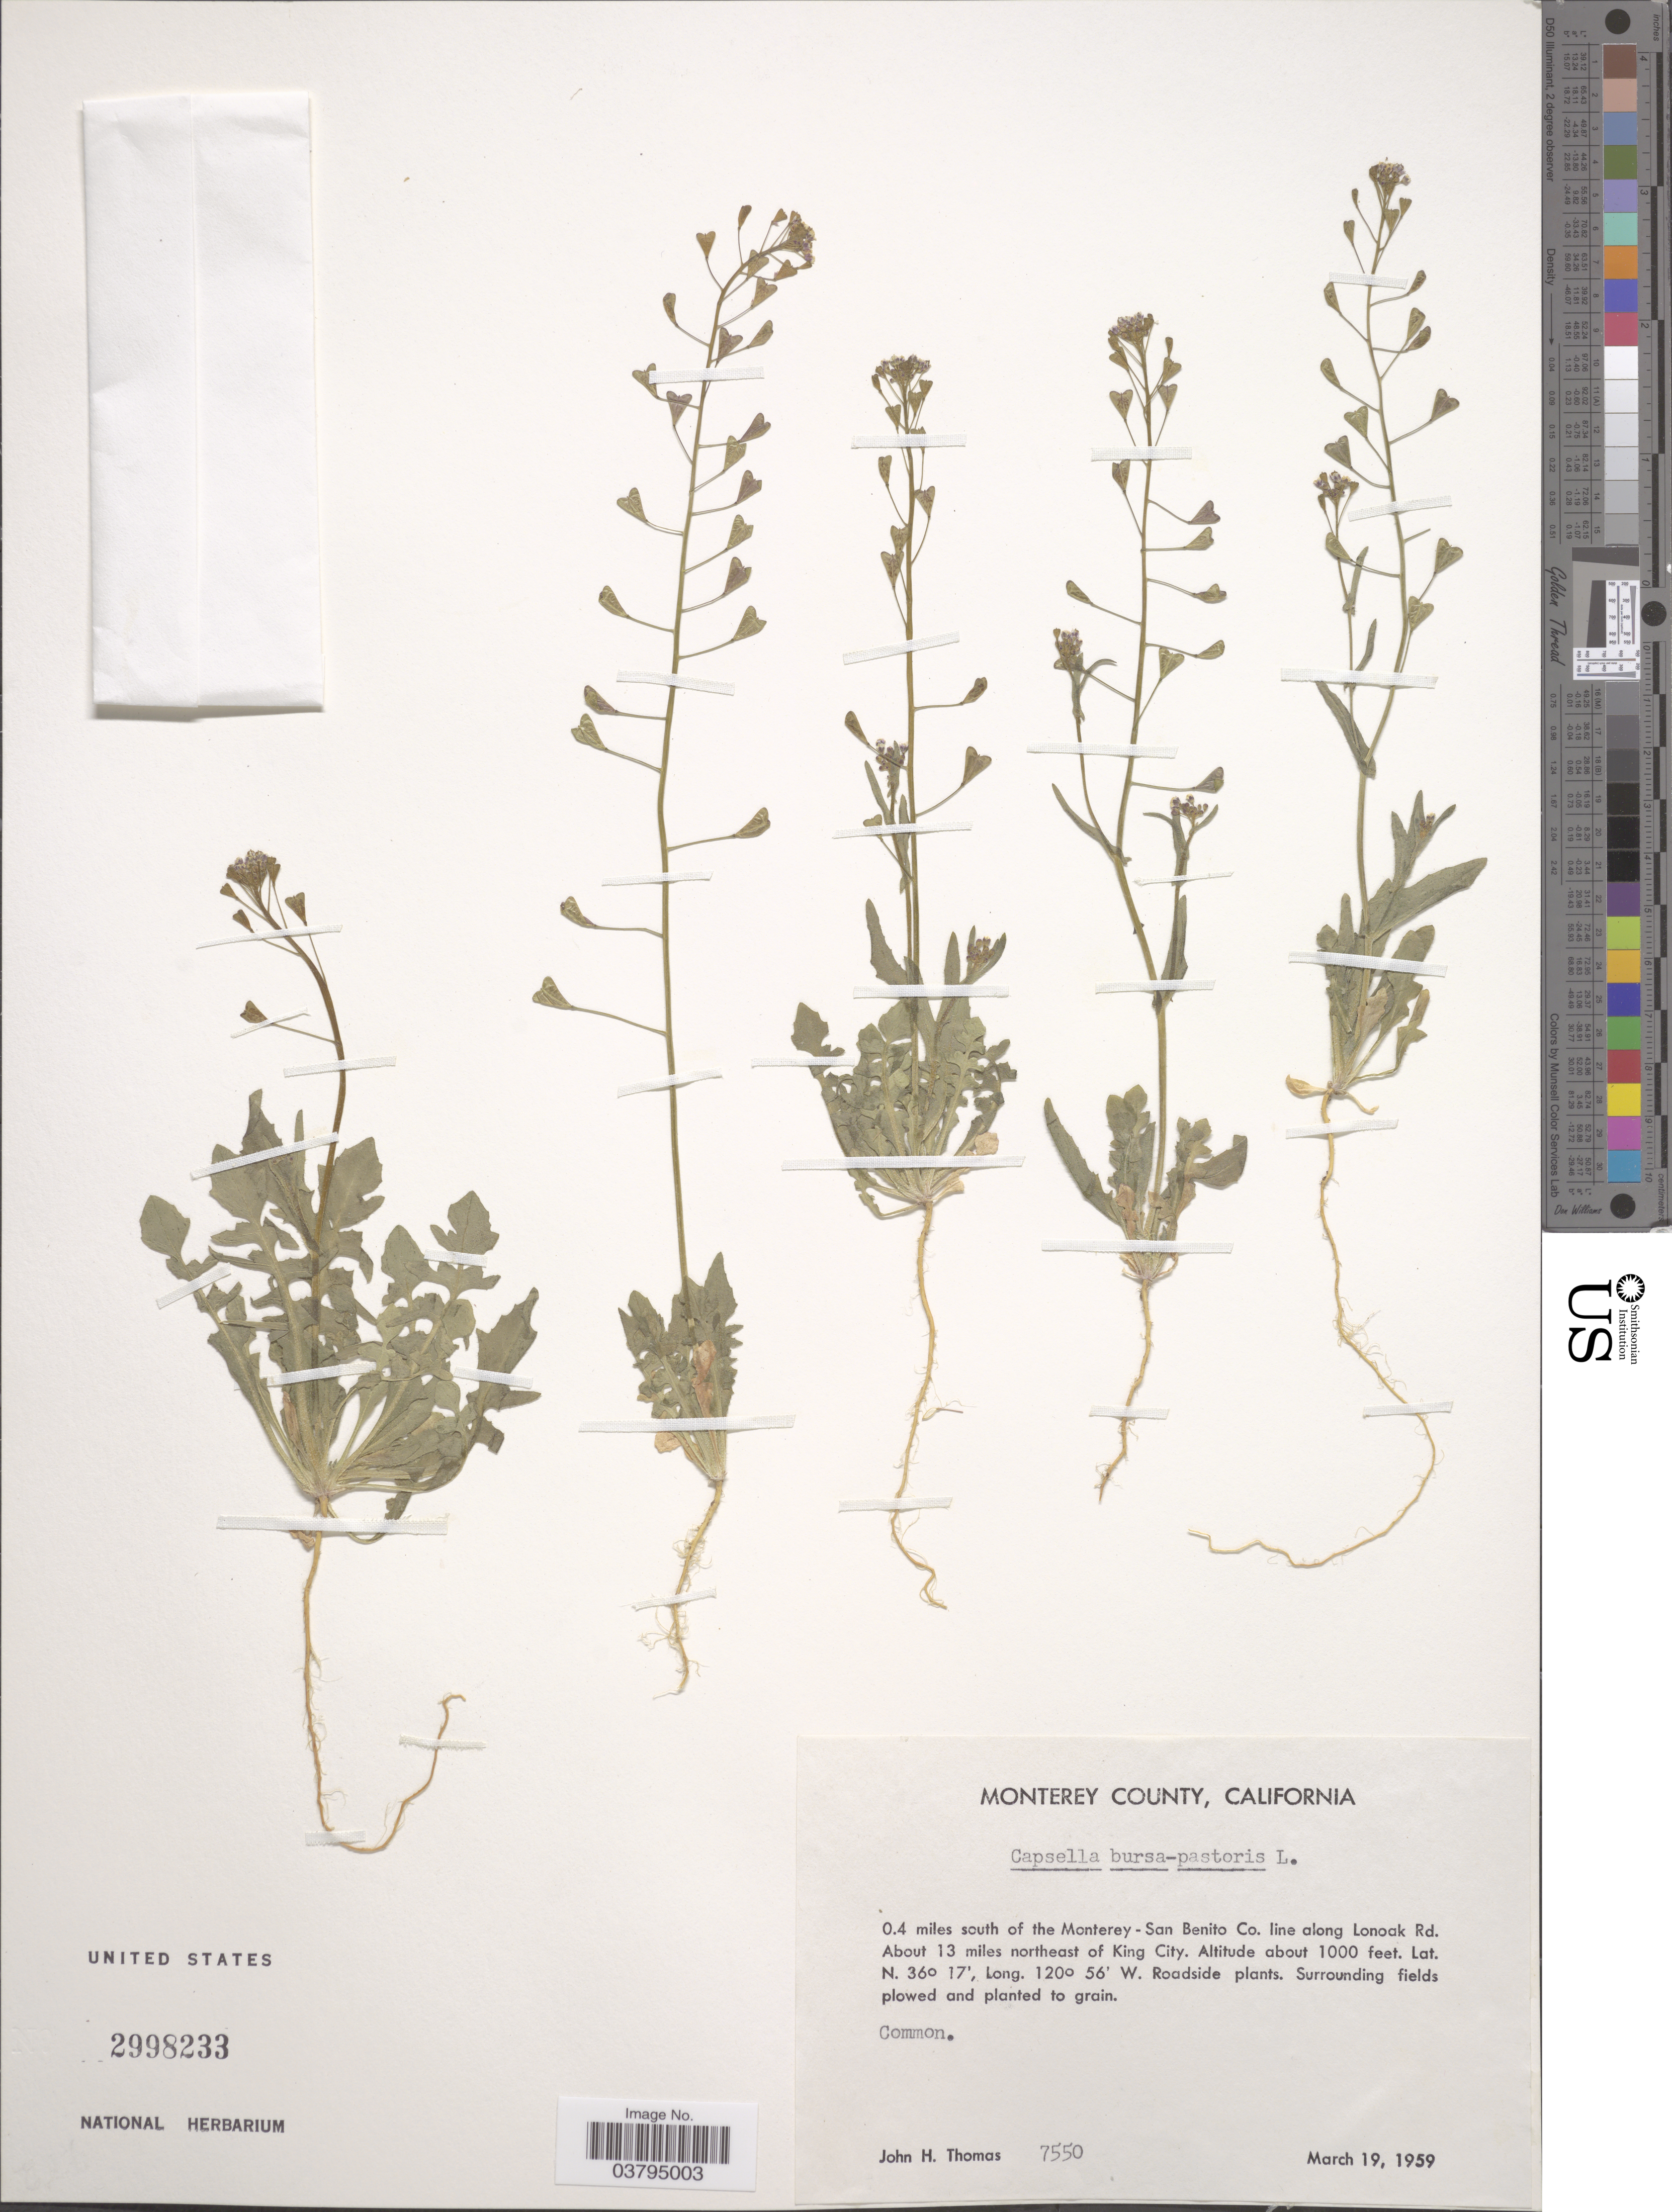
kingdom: Plantae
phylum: Tracheophyta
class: Magnoliopsida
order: Brassicales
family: Brassicaceae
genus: Capsella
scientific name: Capsella bursa-pastoris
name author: (L.) Medik.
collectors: J. H. Thomas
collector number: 7550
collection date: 1959-03-19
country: United States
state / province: California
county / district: Monterey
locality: Monterey County. 0.4 miles south of the Monterey- San Benito Co. line along Lonoak Rd. About 13 miles northeast of King City.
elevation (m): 305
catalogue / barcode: US 2998233